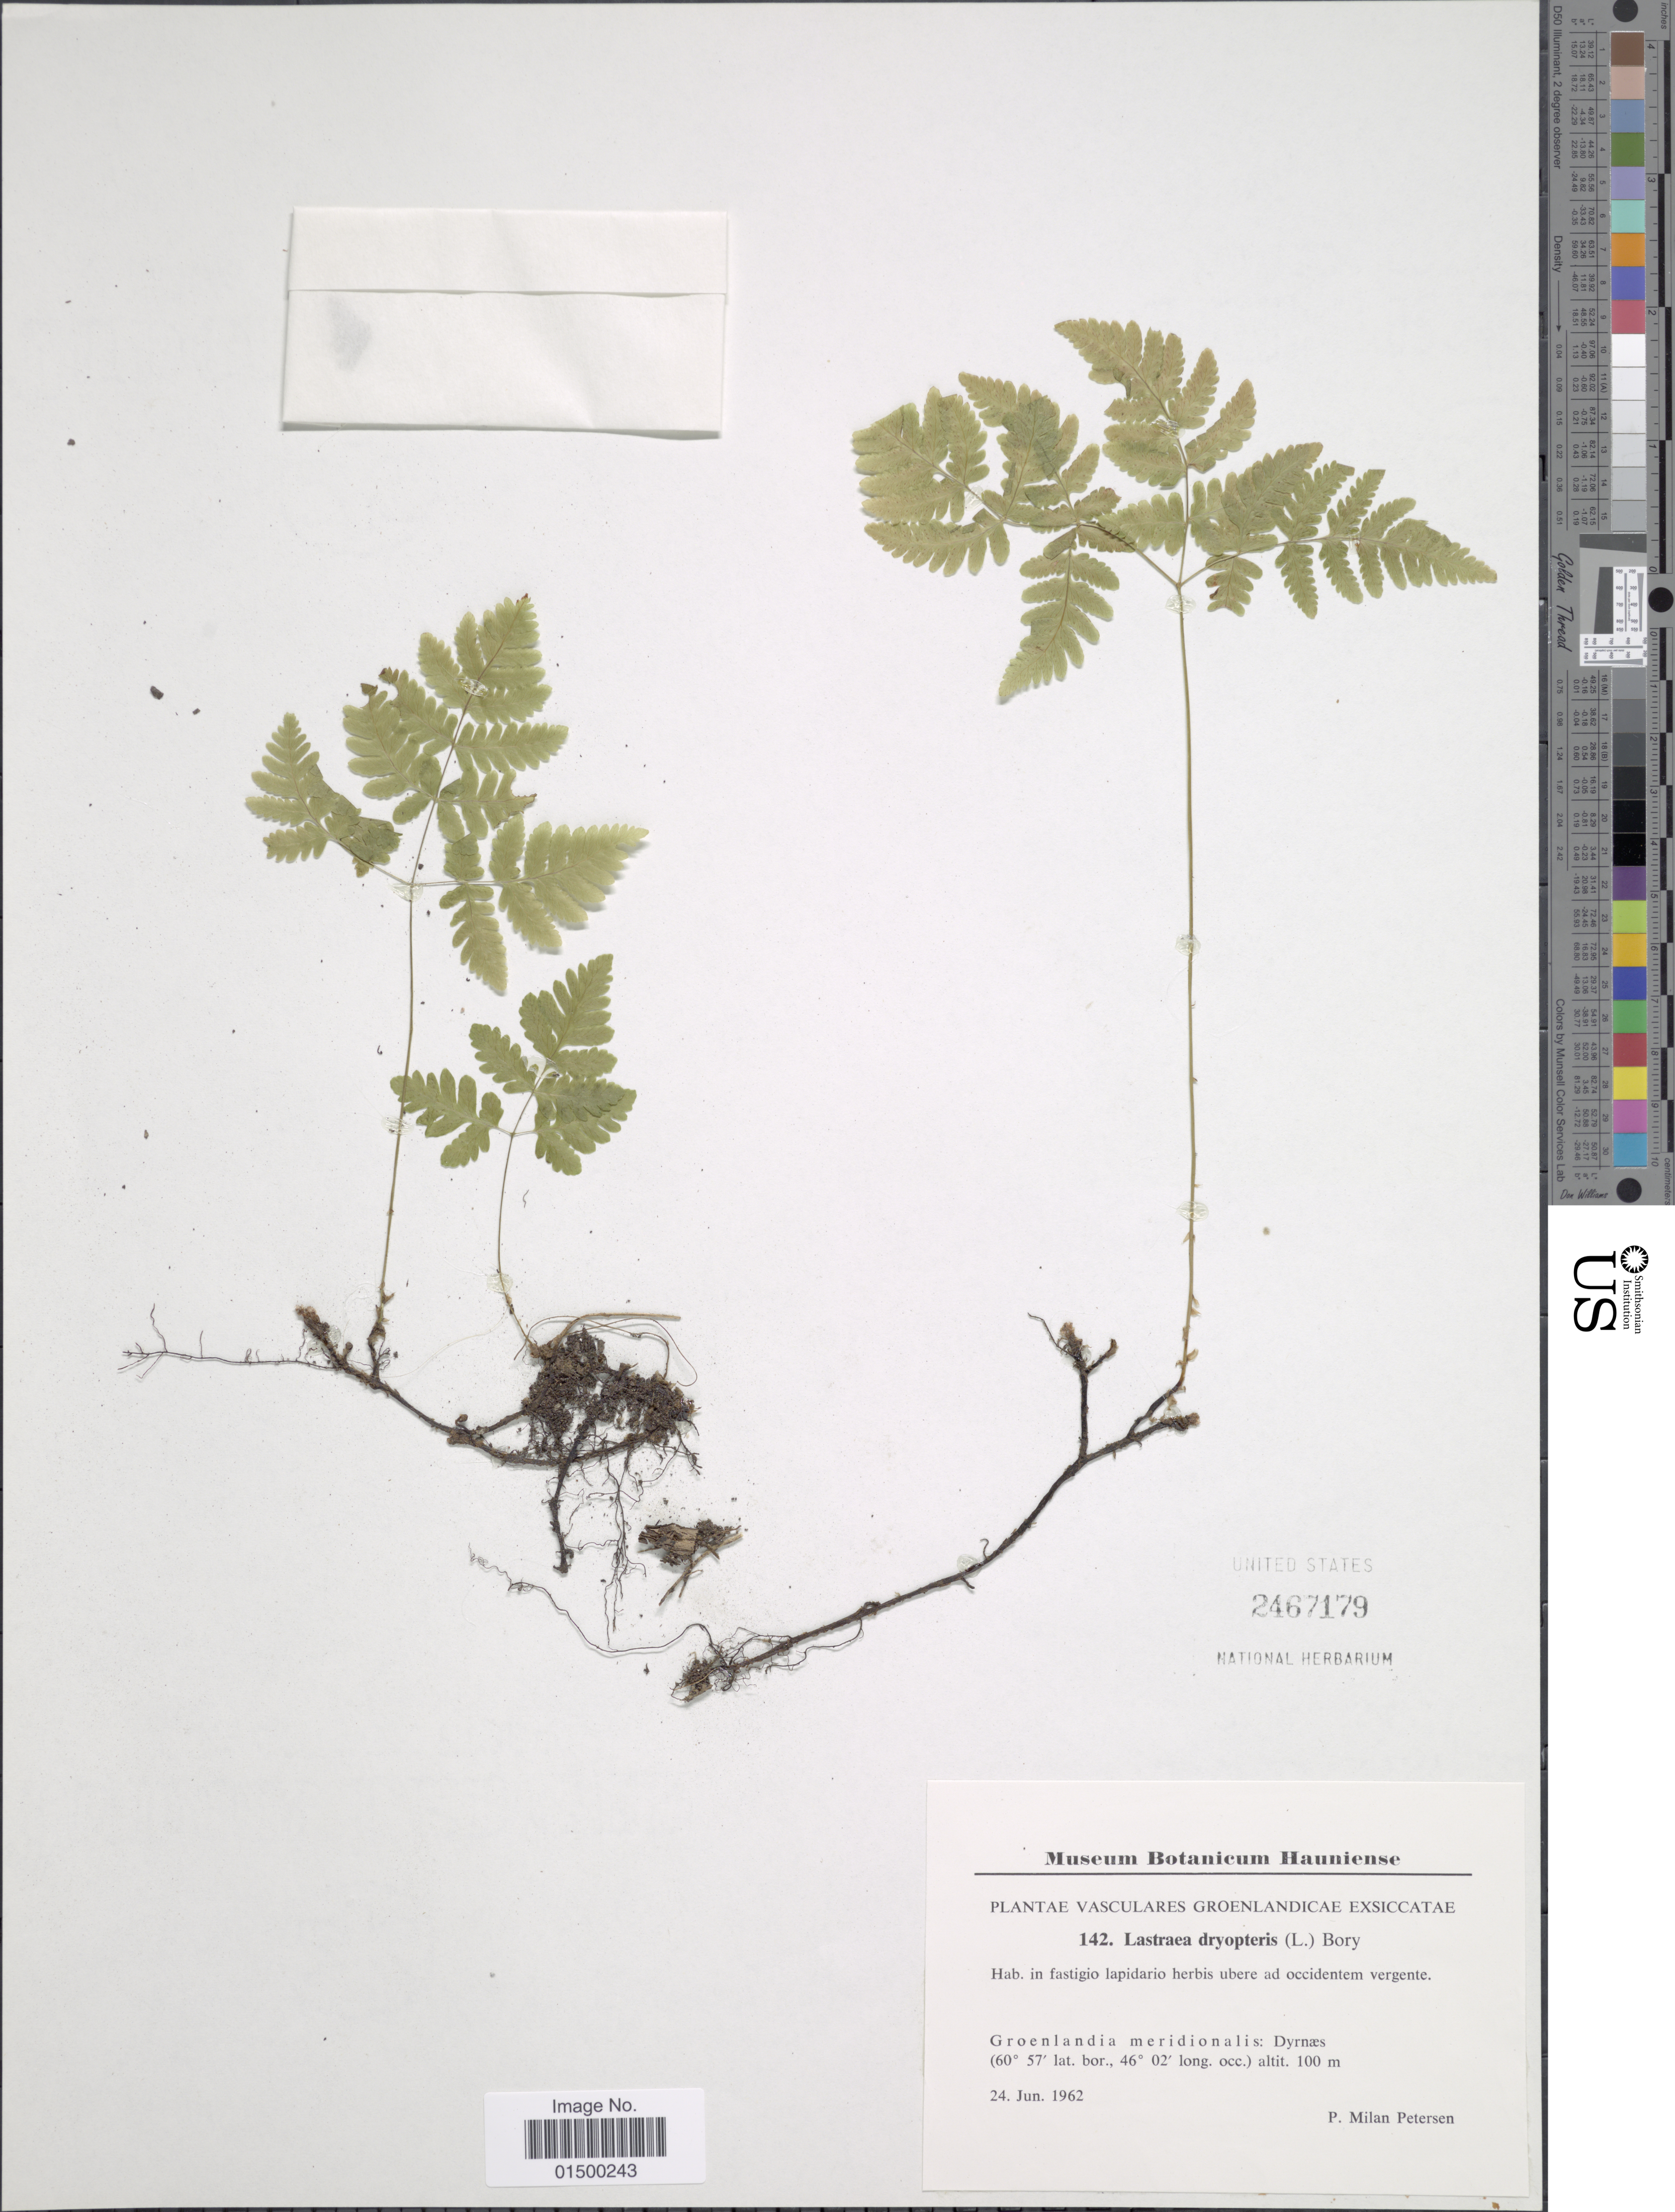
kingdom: Plantae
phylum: Tracheophyta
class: Polypodiopsida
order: Polypodiales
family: Cystopteridaceae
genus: Gymnocarpium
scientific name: Gymnocarpium disjunctum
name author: (Rupr.) Ching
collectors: P. Petersen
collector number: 142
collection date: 1962-06-24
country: Greenland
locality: Groenlandia meridionalis: Dyrnaes.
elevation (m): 100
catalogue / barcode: US 2467179